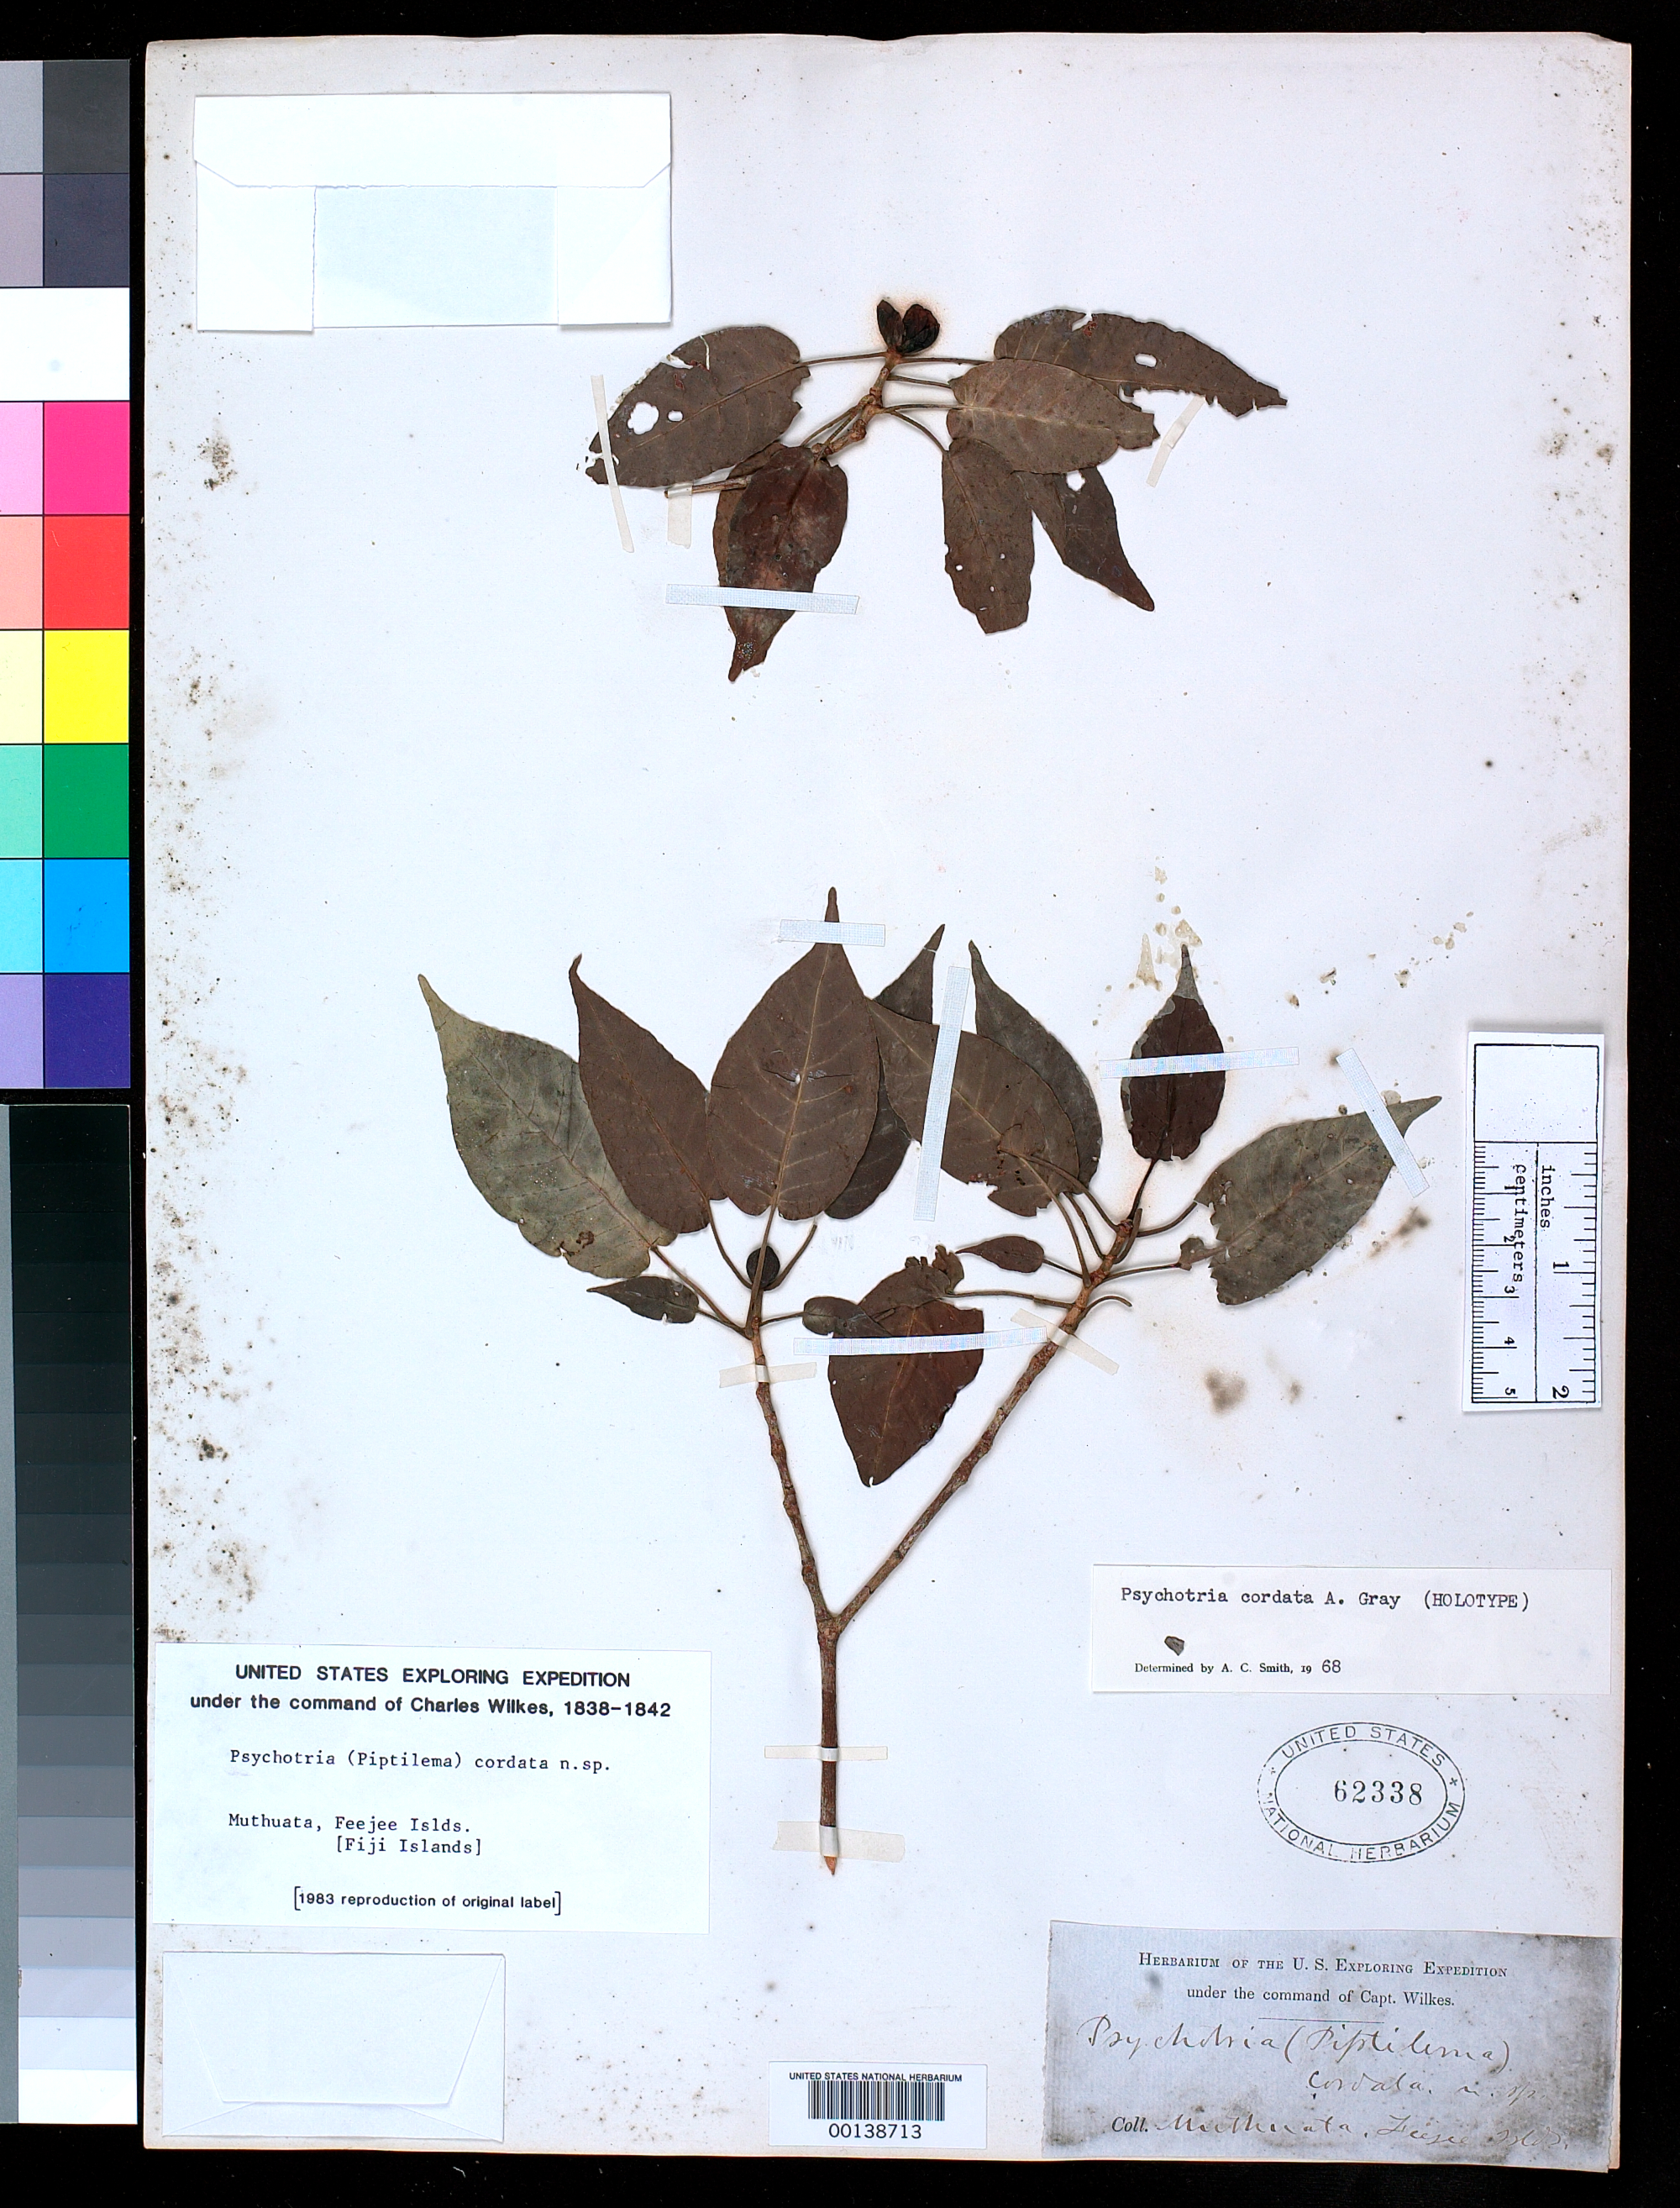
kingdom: Plantae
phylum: Tracheophyta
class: Magnoliopsida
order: Gentianales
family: Rubiaceae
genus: Psychotria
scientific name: Psychotria cordata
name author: A. Gray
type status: Holotype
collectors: Wilkes Explor. Exped.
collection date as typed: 1838 to -- --- 1842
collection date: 1838/1842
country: Fiji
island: Macuata-i-wai [Mathuata-i-wai]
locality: Mathuata. [Vanua Levu Group]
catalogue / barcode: US 62338